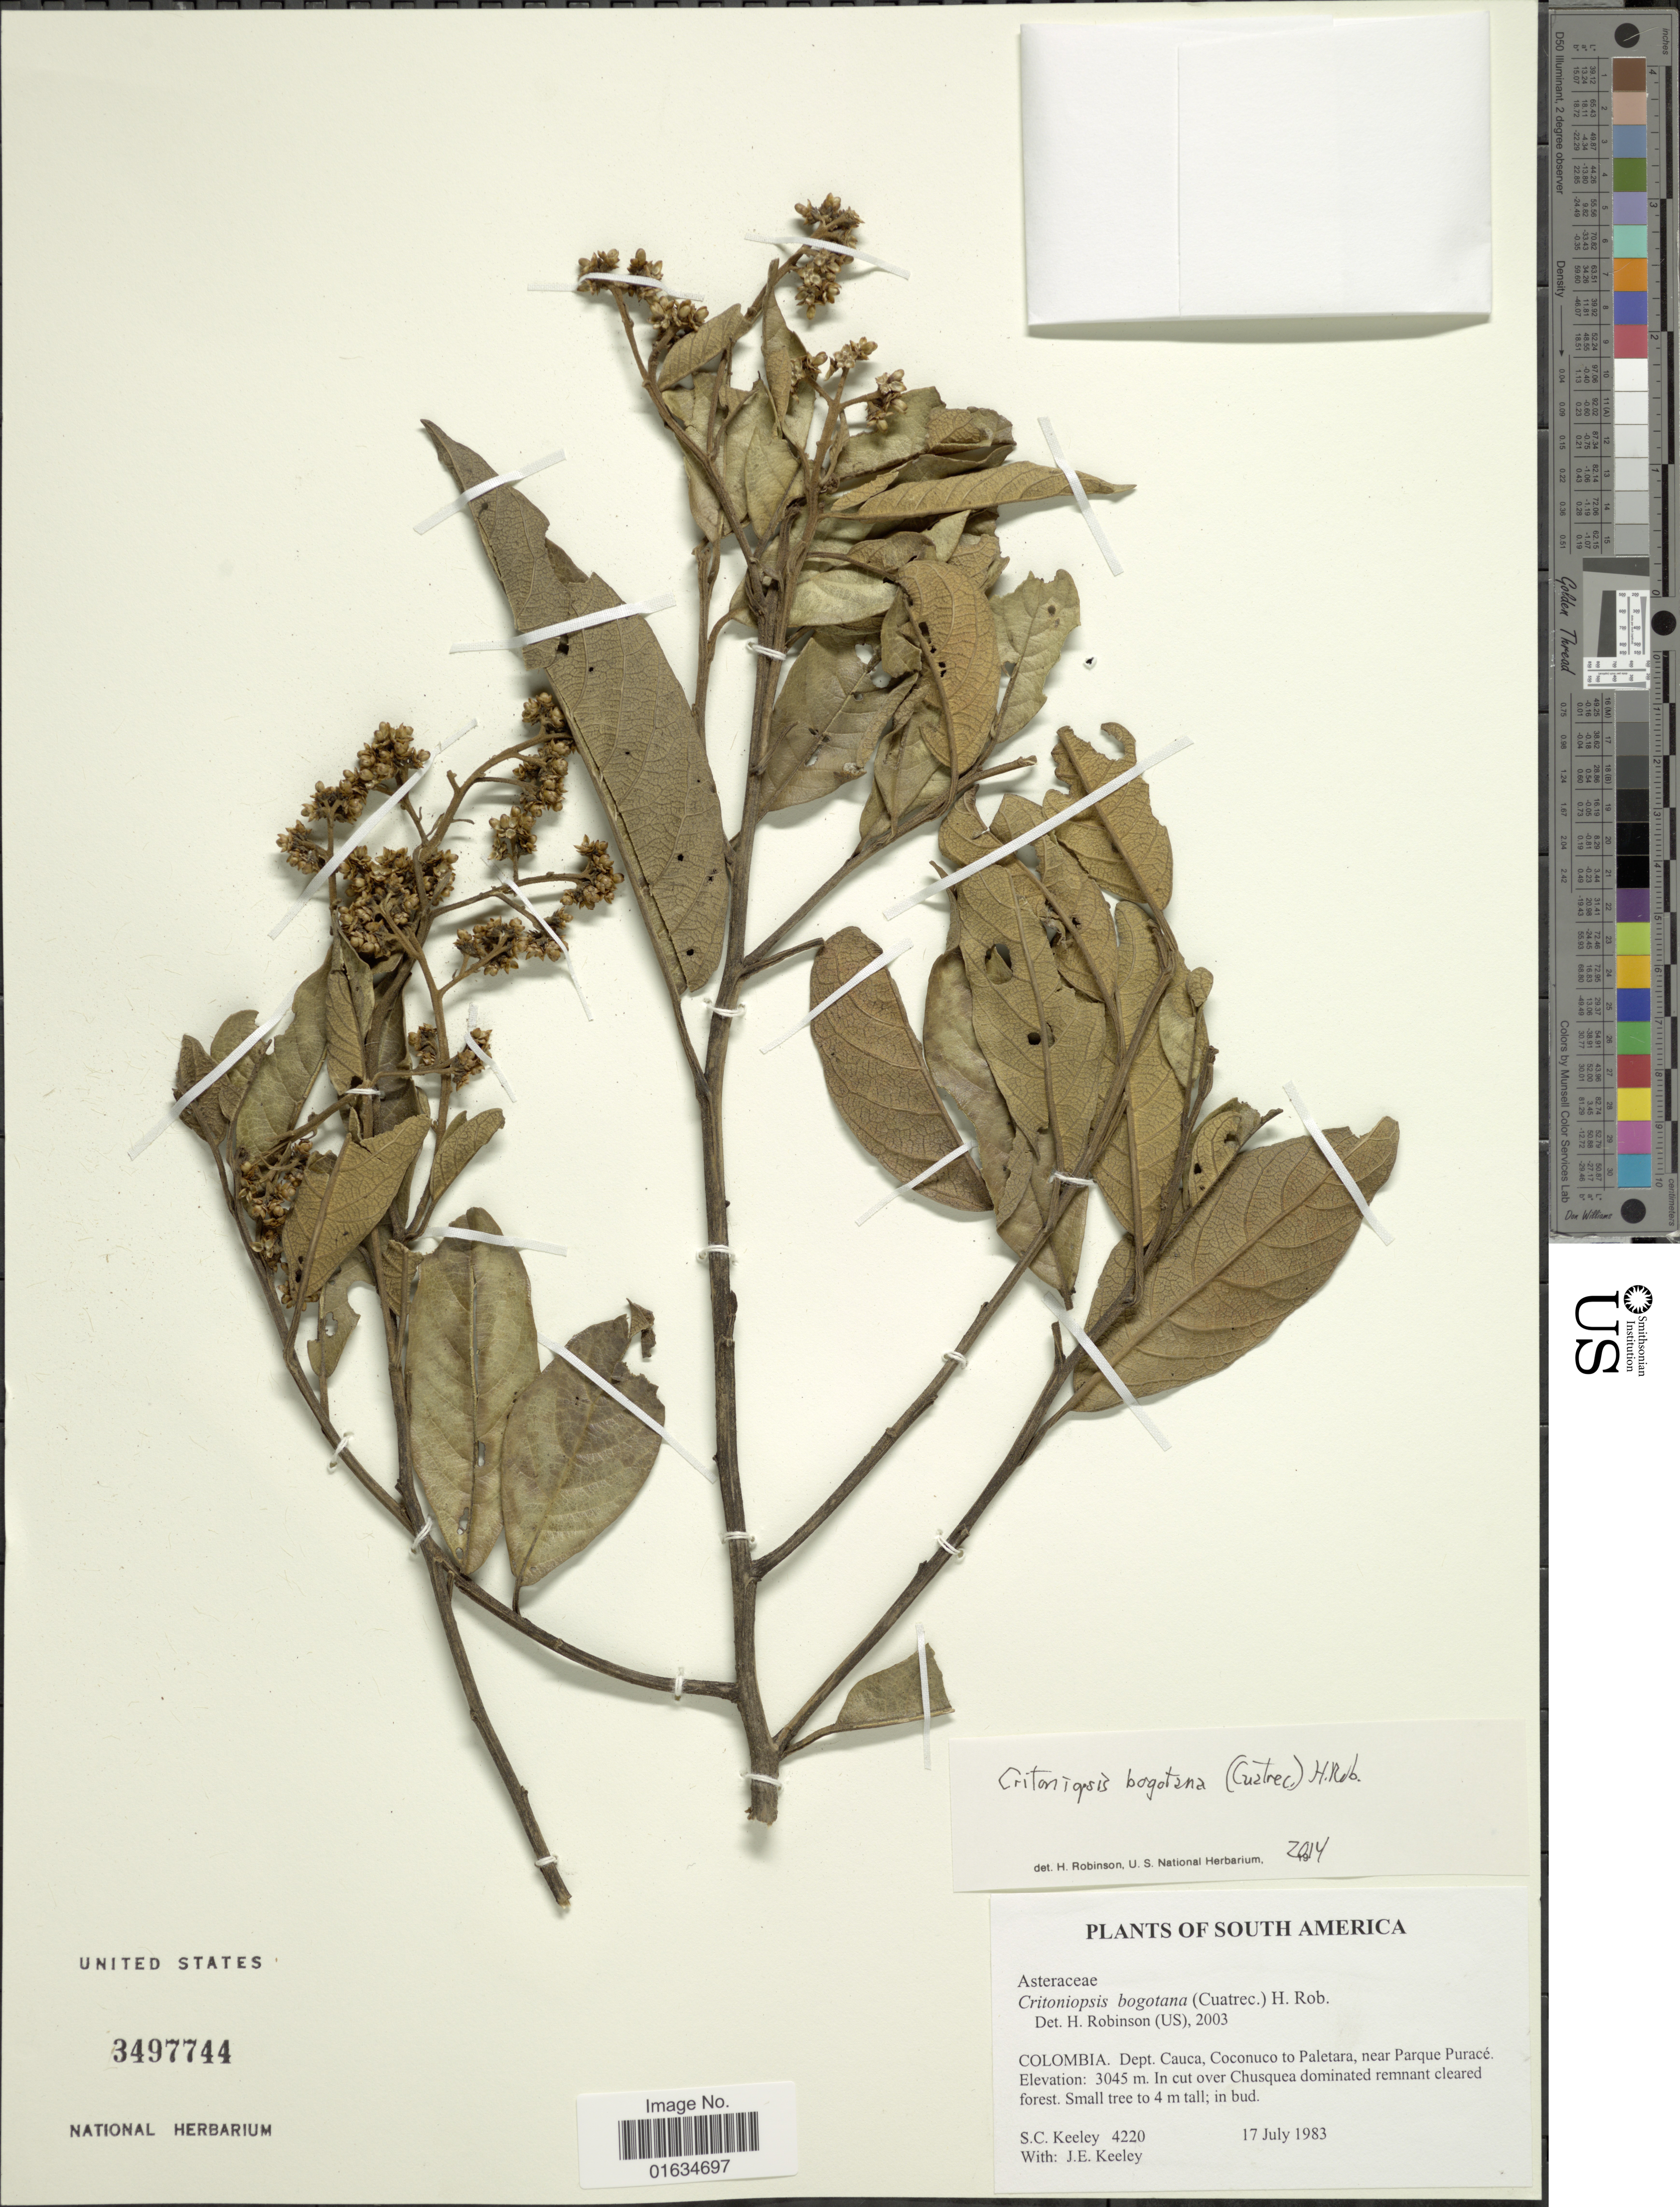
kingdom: Plantae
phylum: Tracheophyta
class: Magnoliopsida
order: Asterales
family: Asteraceae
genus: Critoniopsis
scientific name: Critoniopsis bogotana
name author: (Cuatrec.) H. Rob.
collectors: S. C. Keeley & J. E. Keeley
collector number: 4220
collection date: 1983-07-17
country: Colombia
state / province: Valle del Cauca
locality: Dept. Cauca, Coconuco to Paletara, near Parque Puracé, in cut over Chusquea dominated remnant cleared forest.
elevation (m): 3045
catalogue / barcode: US 3497744